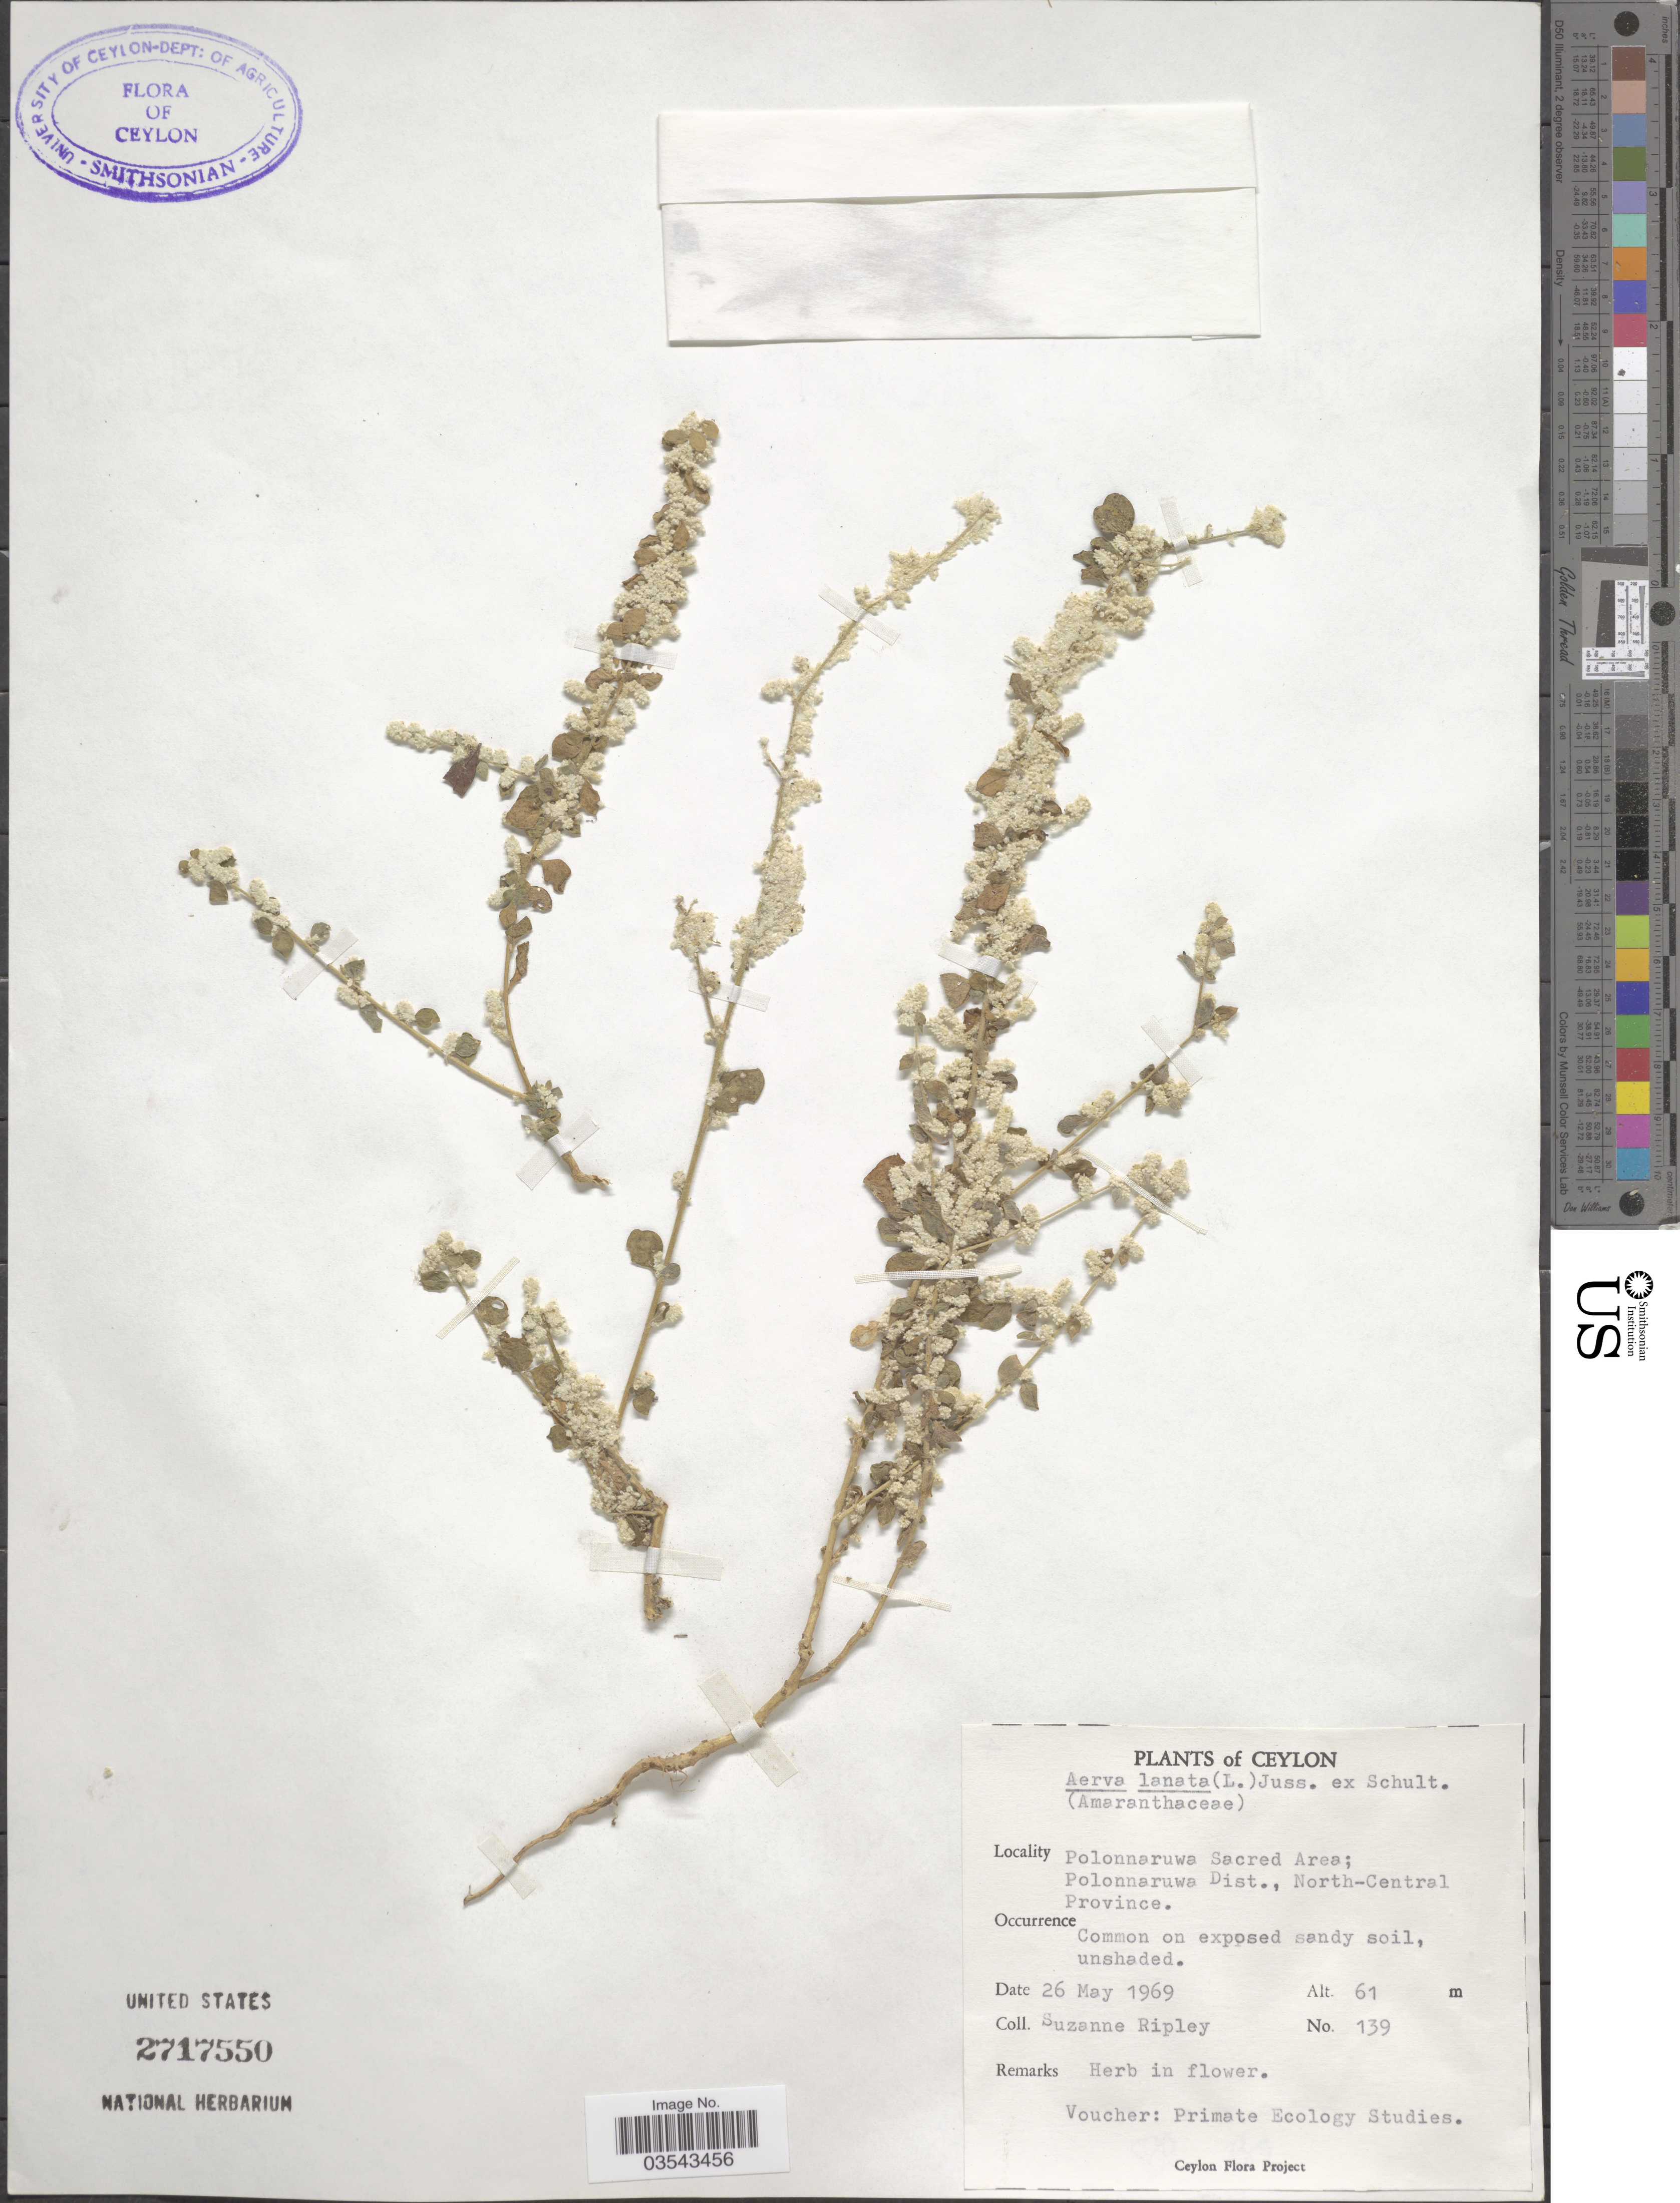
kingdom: Plantae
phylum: Tracheophyta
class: Magnoliopsida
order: Caryophyllales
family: Amaranthaceae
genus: Ouret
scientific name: Ouret lanata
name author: (L.) Kuntze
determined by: U.S. National Herbarium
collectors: S. Ripley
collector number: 139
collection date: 1969-05-26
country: Sri Lanka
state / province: North Central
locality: Ceylon. Polonnaruwa Sacred Area; Polonnaruwa Dist.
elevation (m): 61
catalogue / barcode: US 2717550